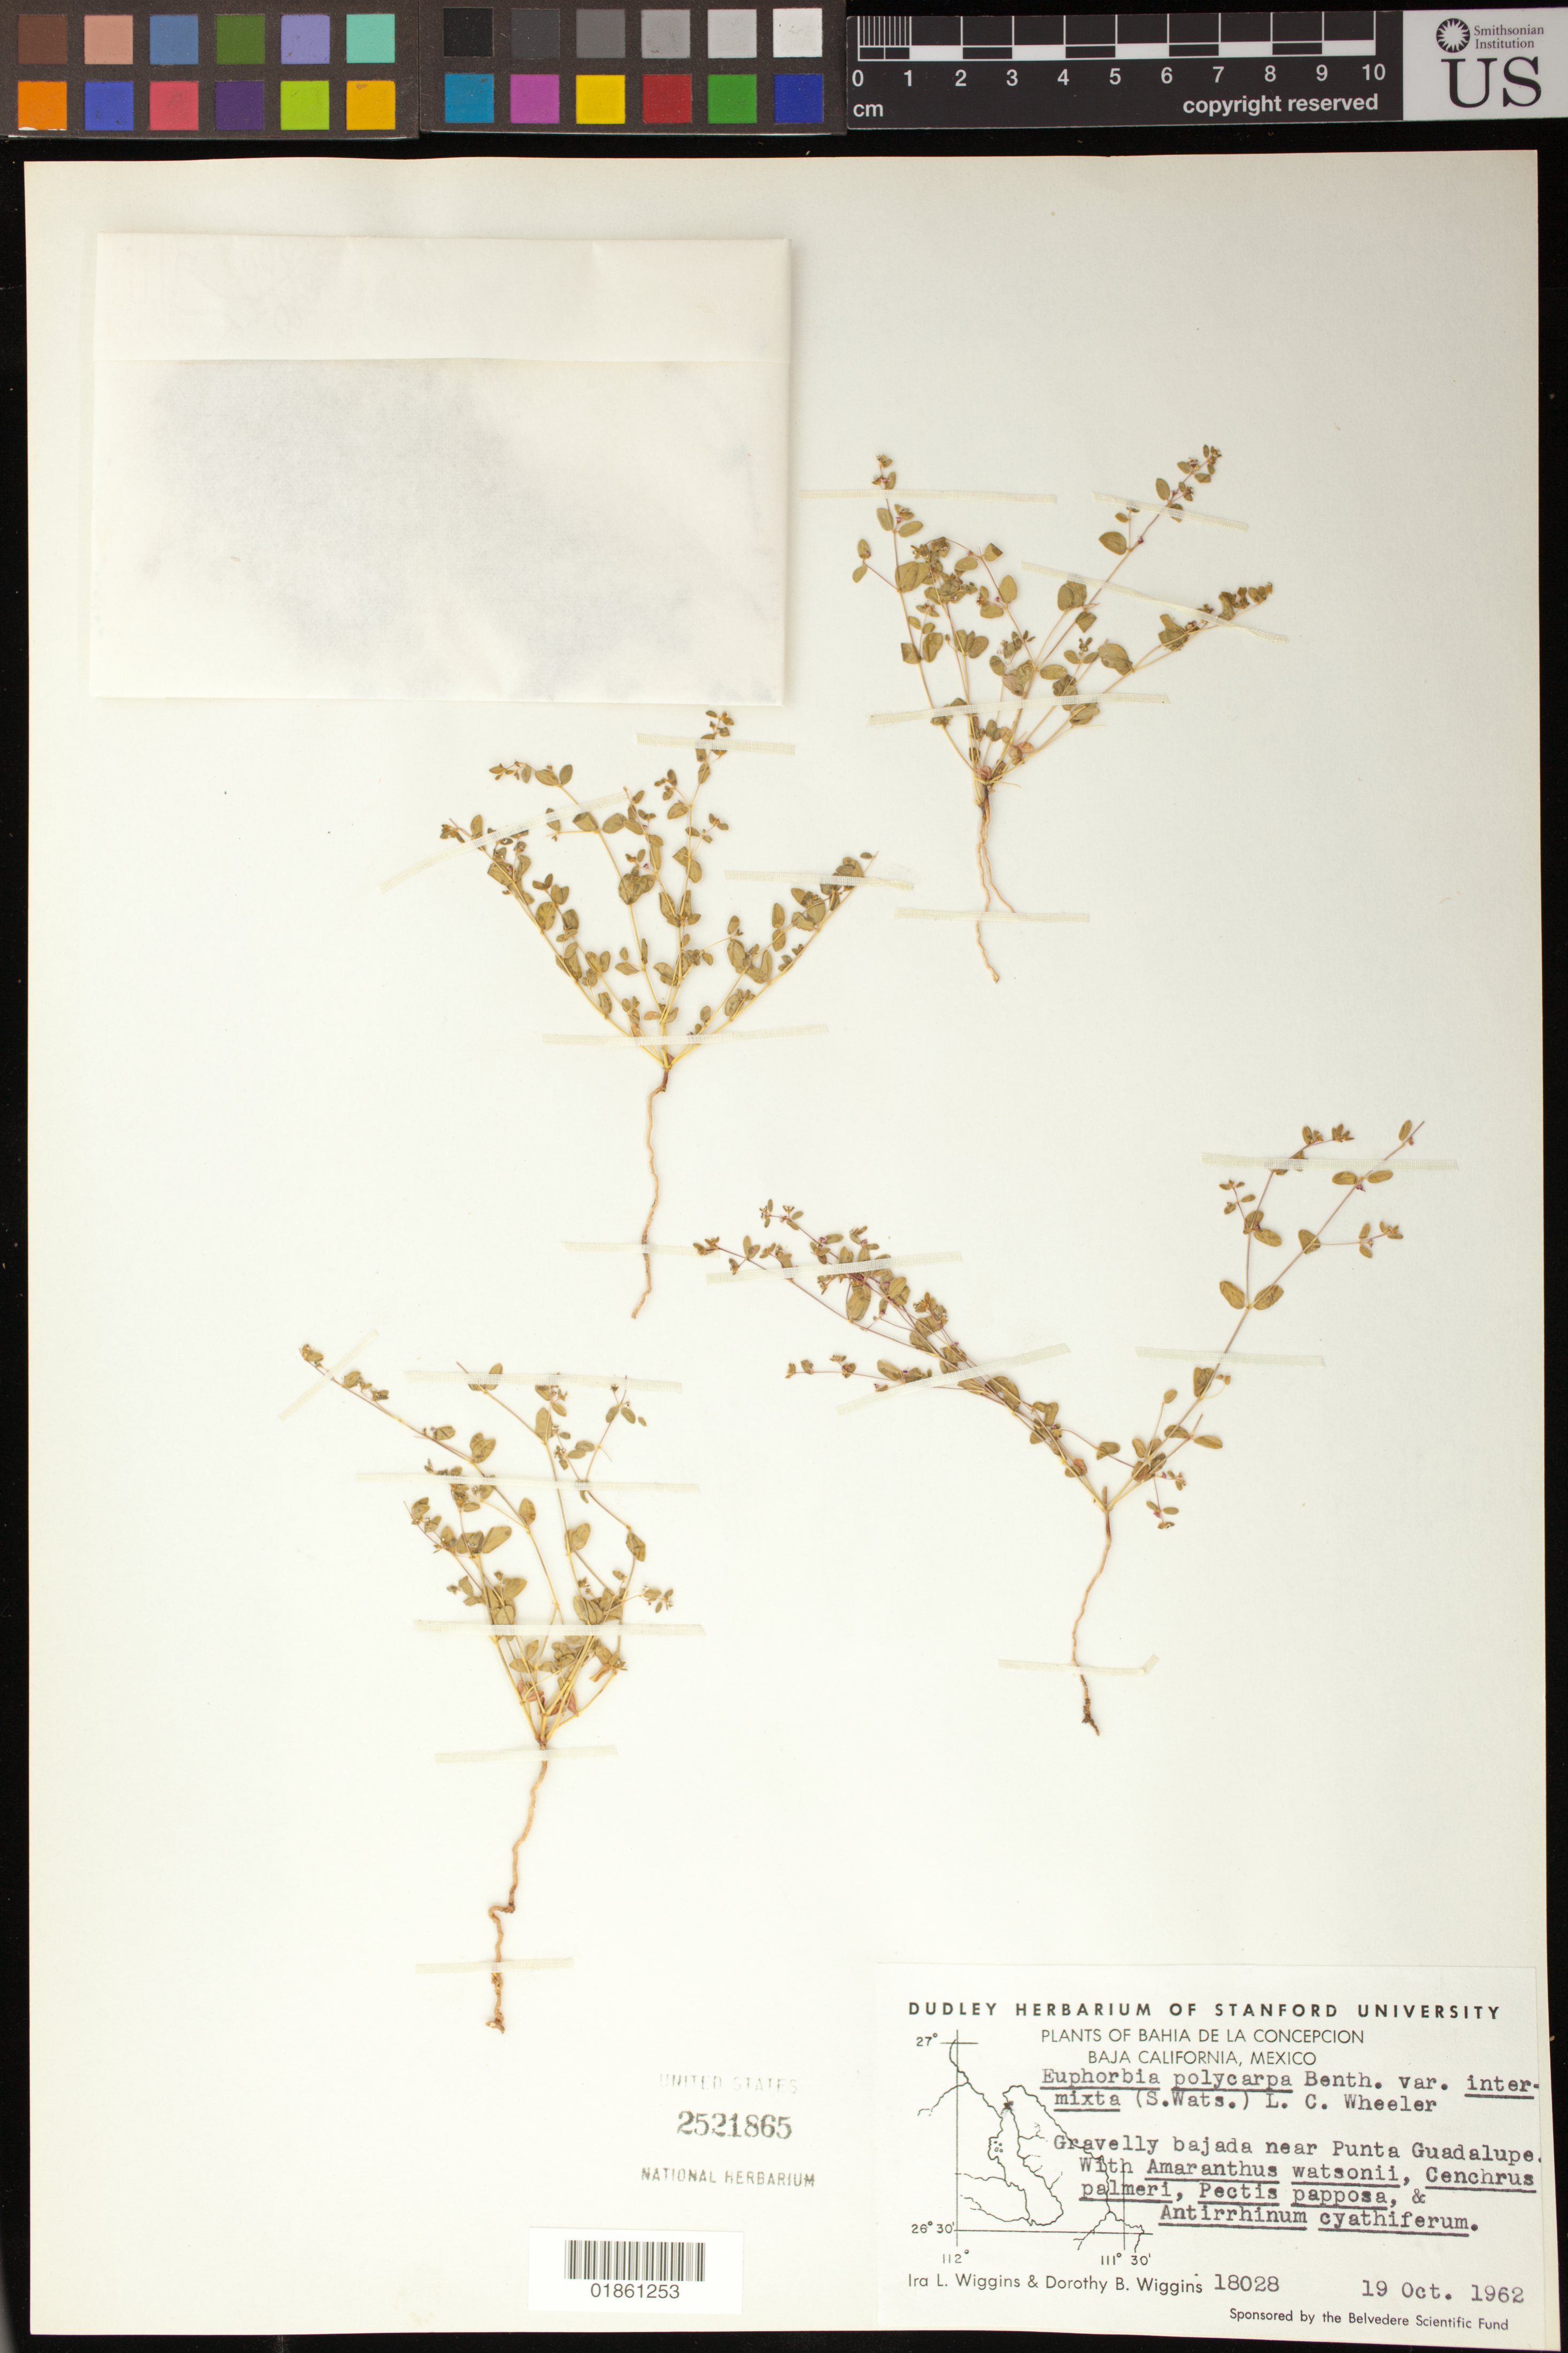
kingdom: Plantae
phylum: Tracheophyta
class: Magnoliopsida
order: Malpighiales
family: Euphorbiaceae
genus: Euphorbia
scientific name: Euphorbia sp.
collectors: I. L. Wiggins & D. B. Wiggins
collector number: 18028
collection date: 1962-10-19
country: Mexico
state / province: Baja California Sur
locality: Bahia de la Concepcion; Gravelly bajada near Punte Guadalupe.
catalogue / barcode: US 2521865